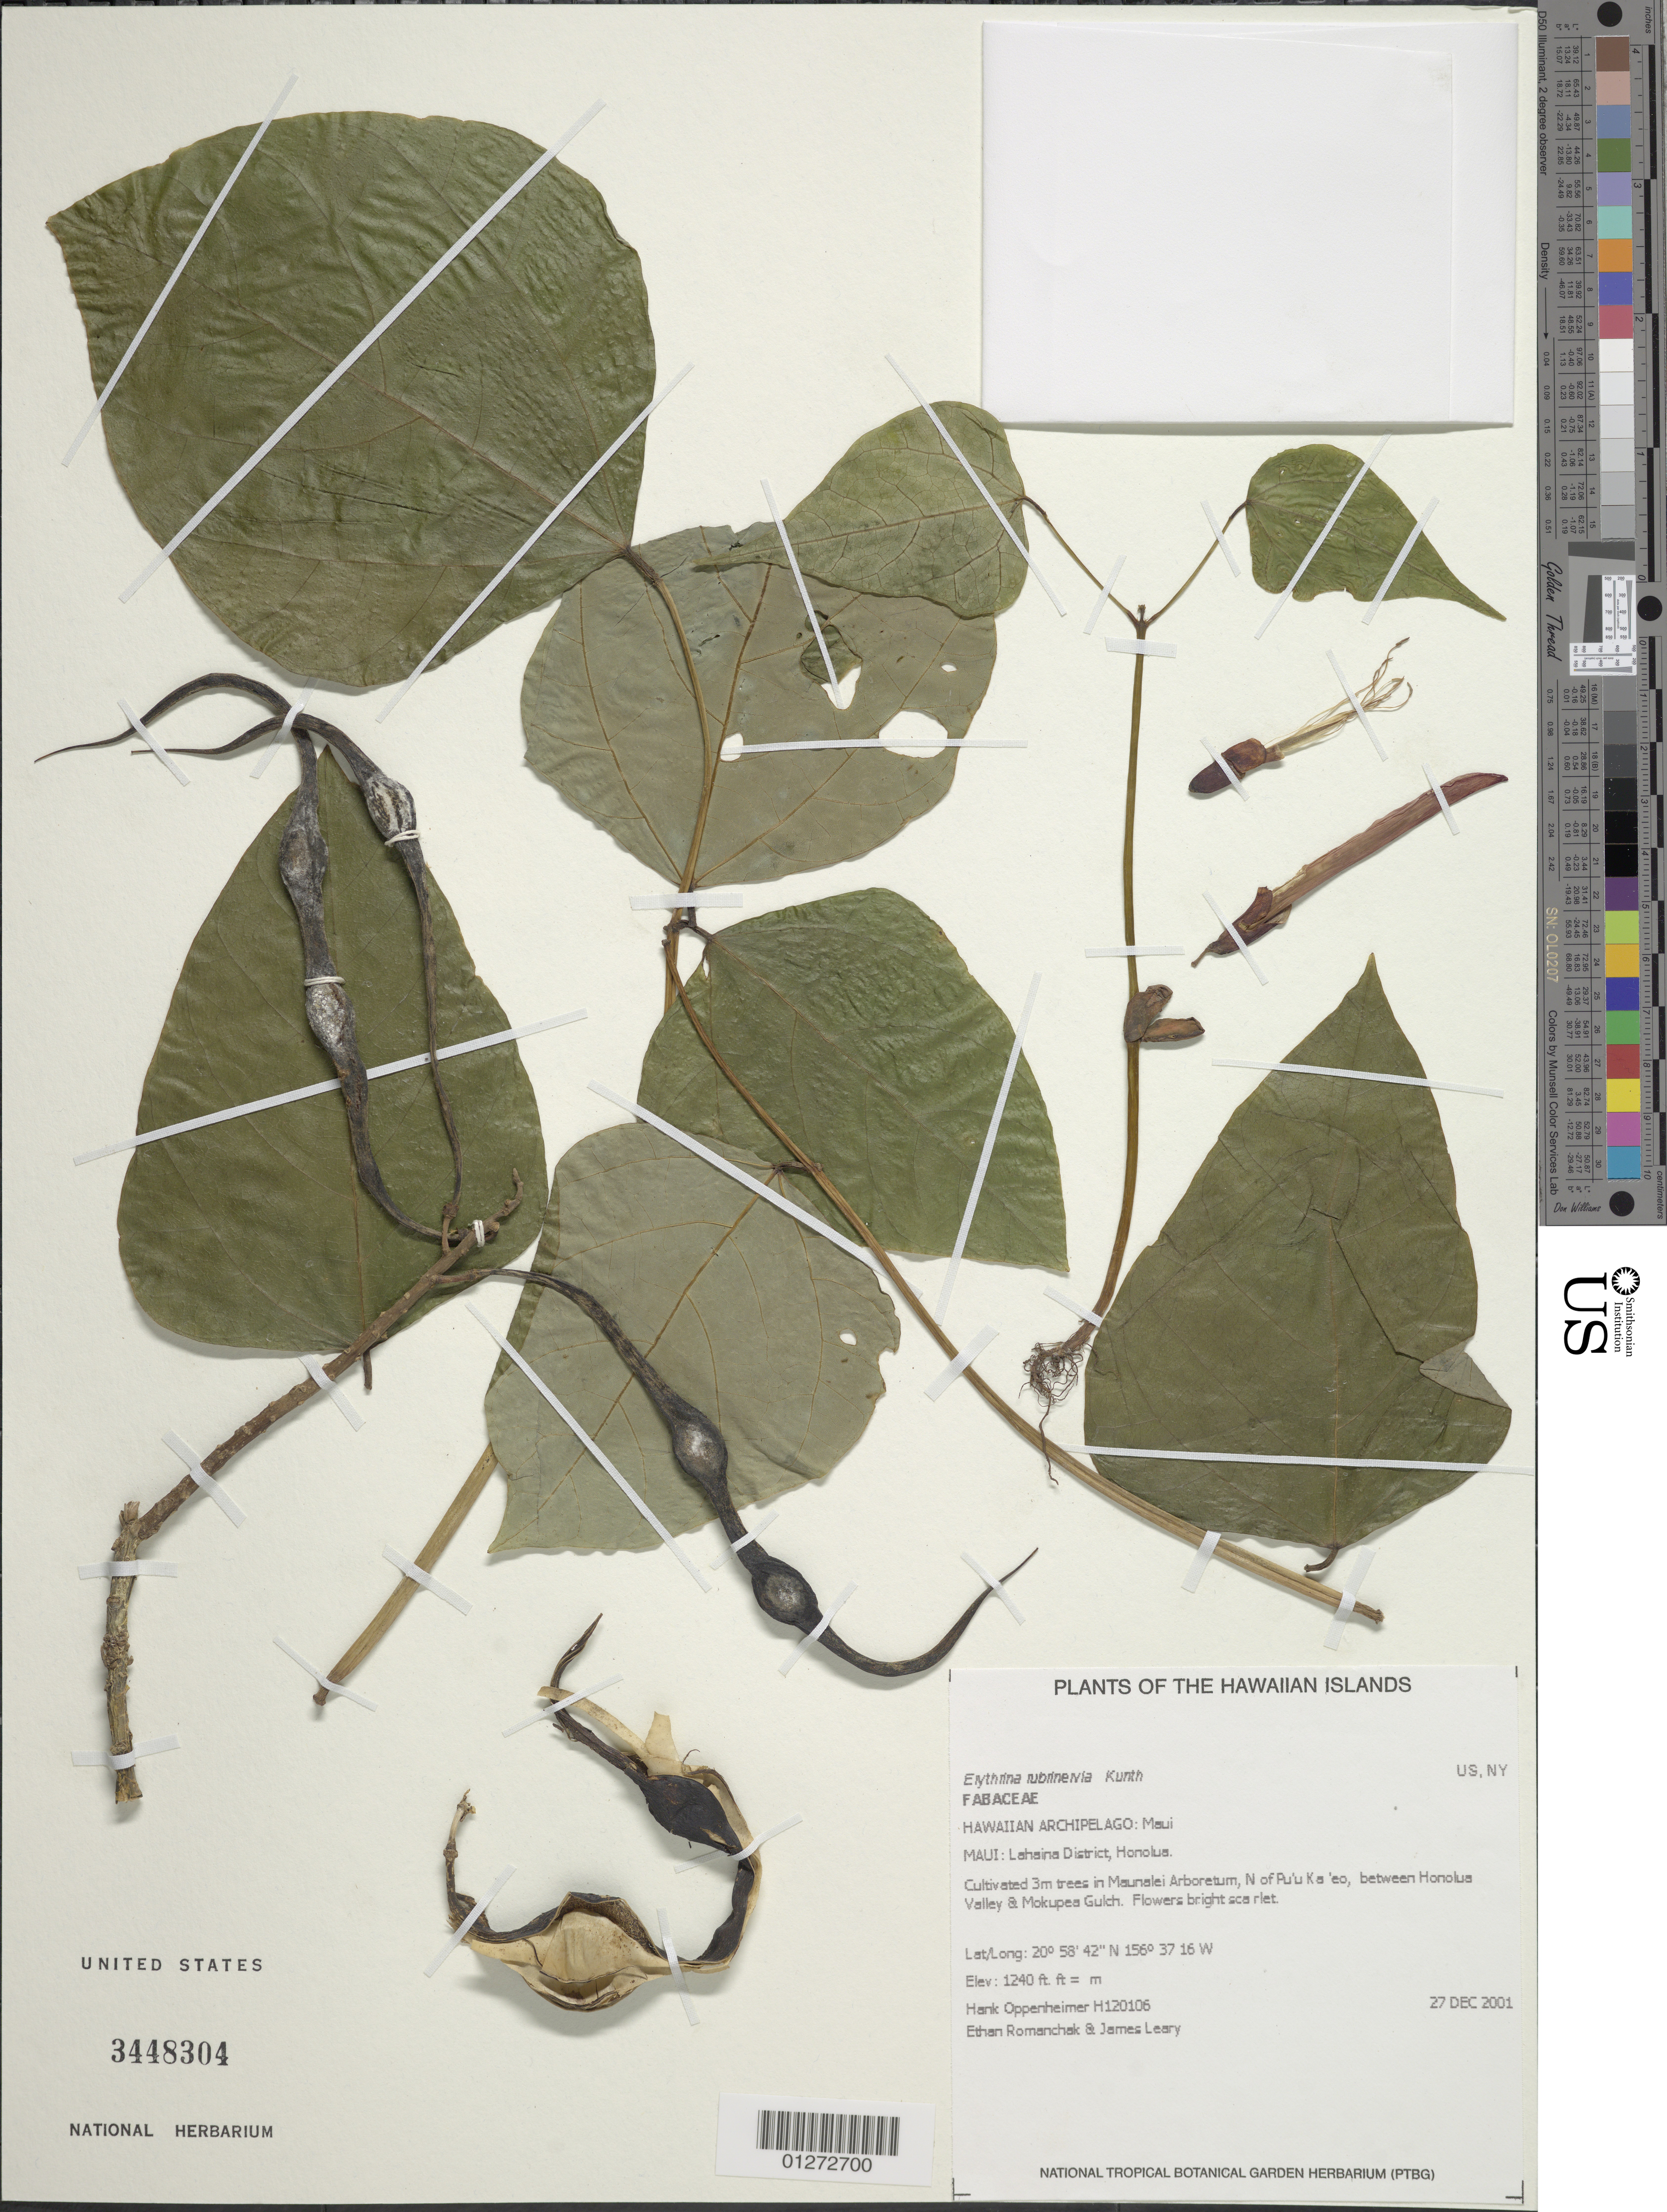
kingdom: Plantae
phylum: Tracheophyta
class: Magnoliopsida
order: Fabales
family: Fabaceae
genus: Erythrina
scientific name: Erythrina rubrinervia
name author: Kunth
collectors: H. L. Oppenheimer, E. Romanchak & J. Leary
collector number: H120106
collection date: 2001-12-27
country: United States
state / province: Hawaii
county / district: Maui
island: Maui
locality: Lahaina District, Honolua, in Manualei Arboretum, N of Pu'u Ka'eo, between Honolua Valley and Mokupea Gulch.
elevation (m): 378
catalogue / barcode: US 3448304